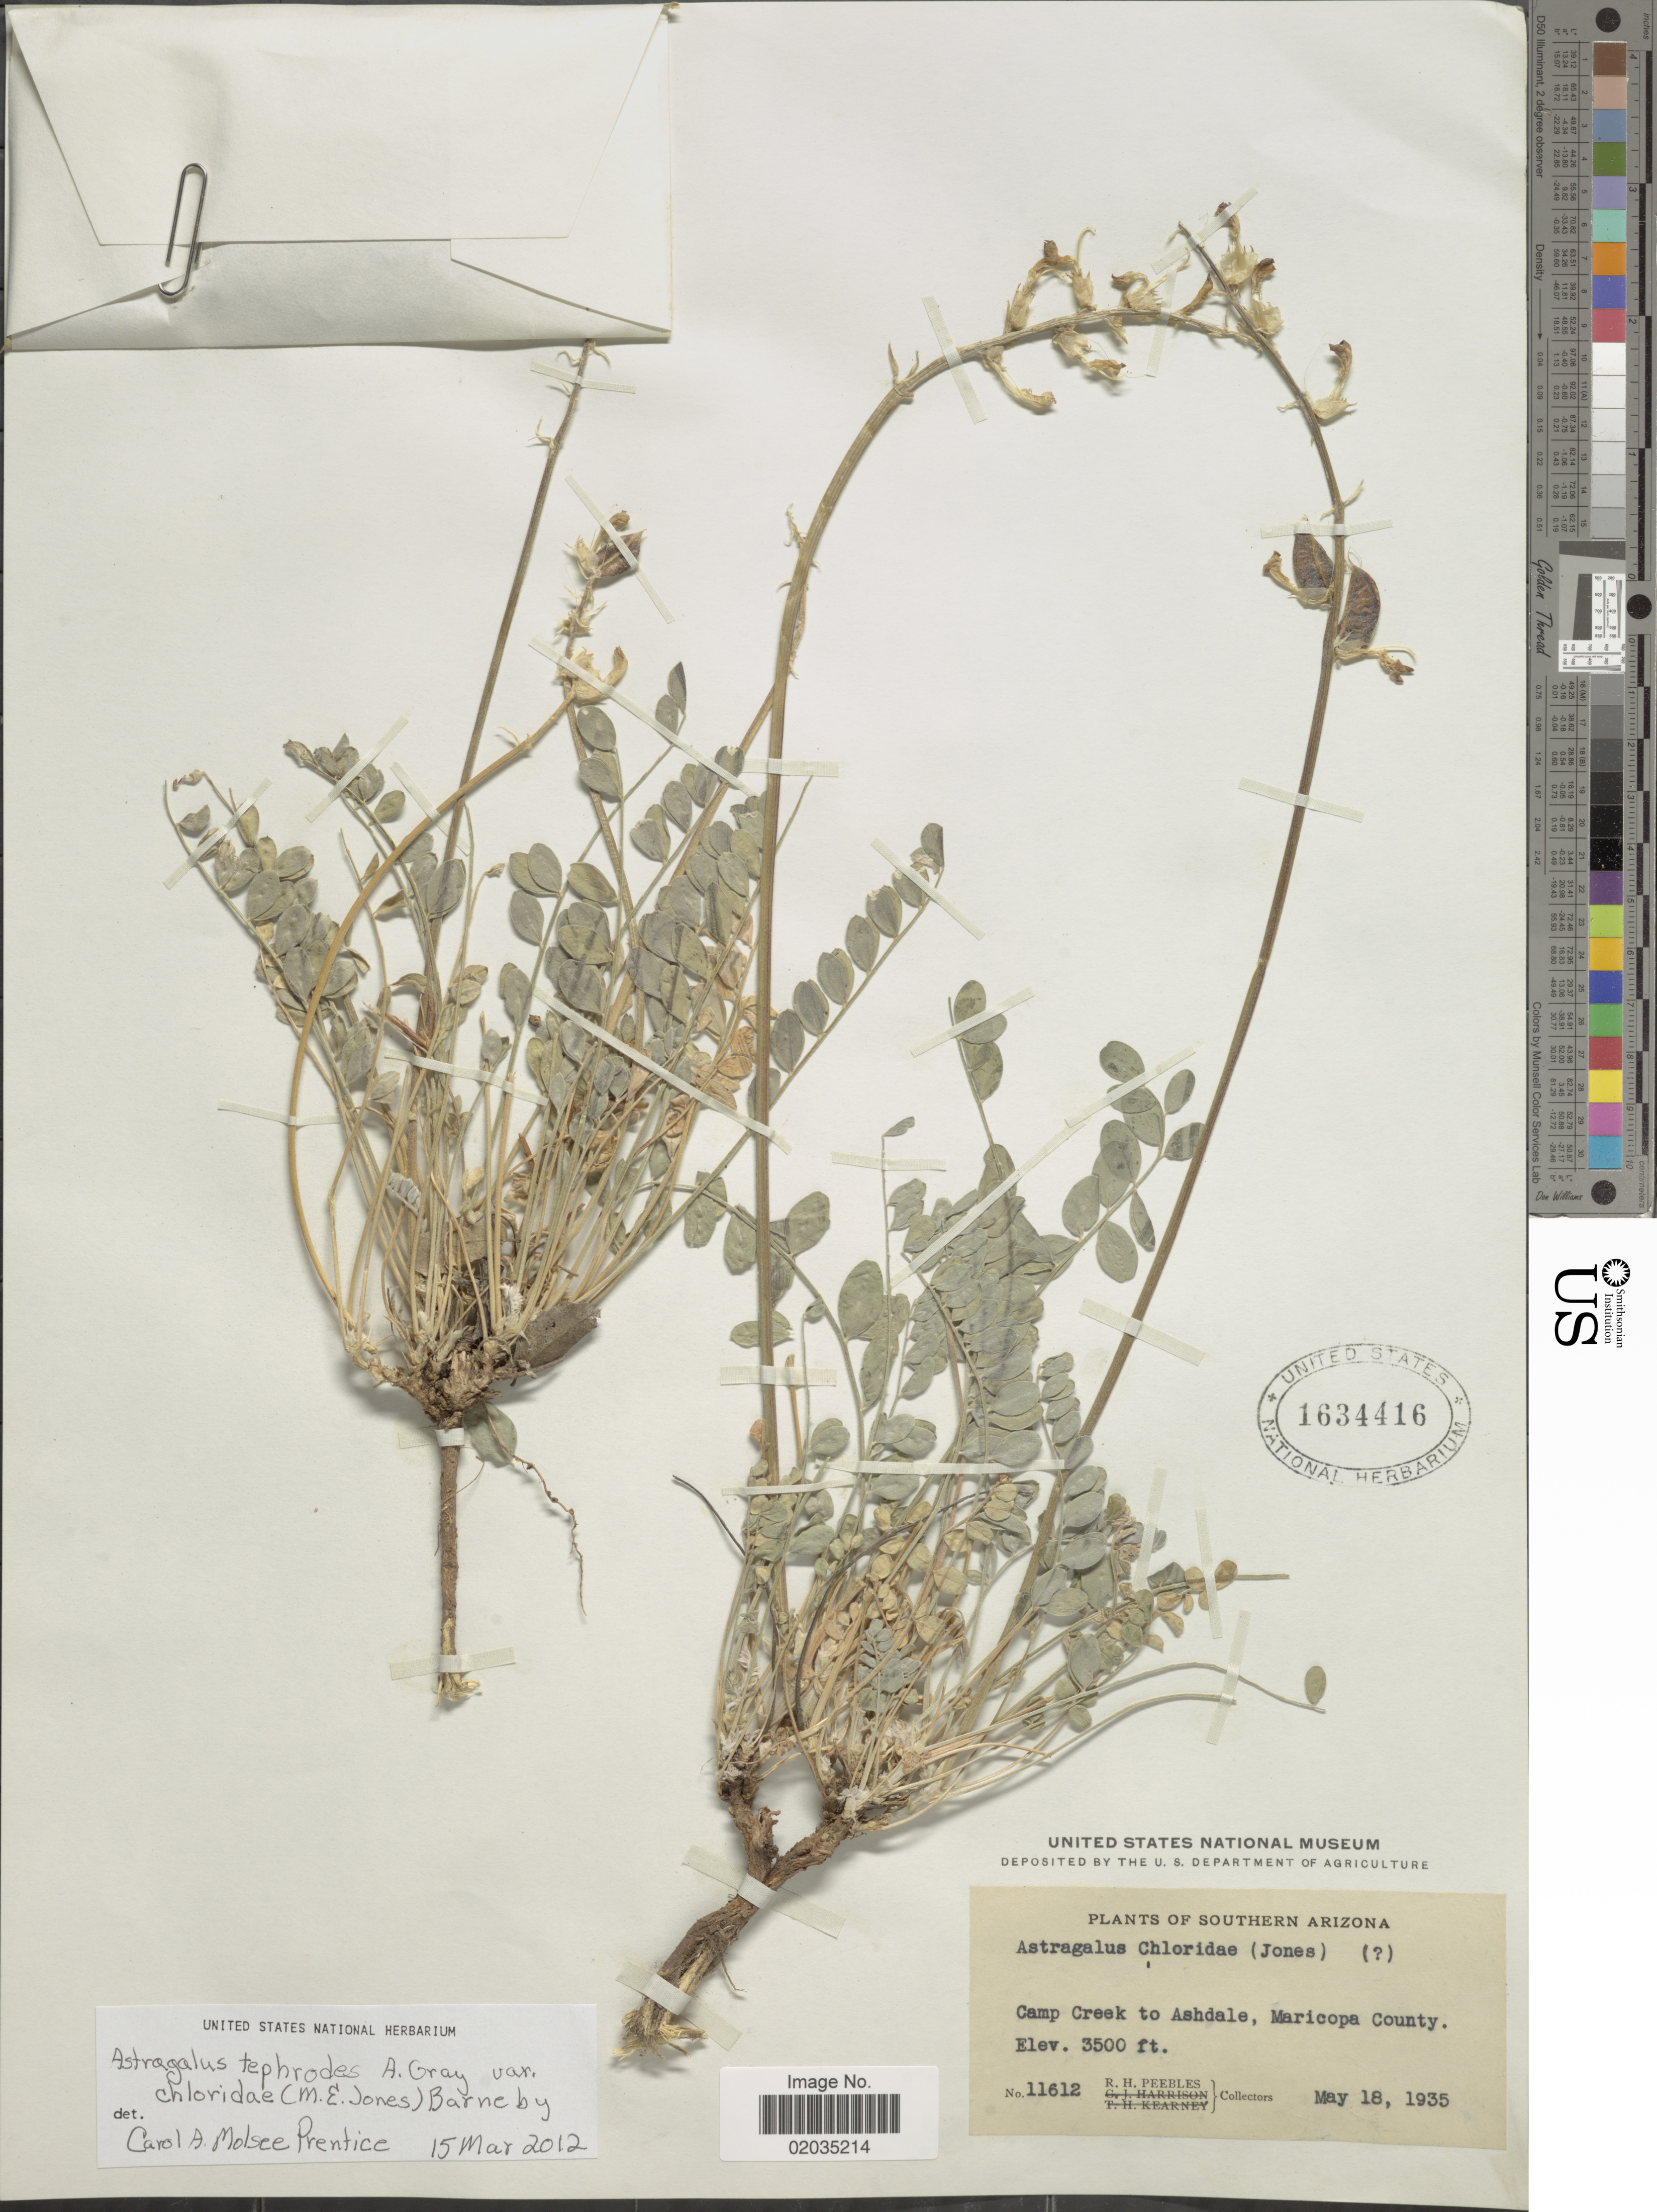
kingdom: Plantae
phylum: Tracheophyta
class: Magnoliopsida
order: Fabales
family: Fabaceae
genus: Astragalus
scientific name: Astragalus tephrodes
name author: A. Gray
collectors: R. H. Peebles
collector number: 11612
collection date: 1935-05-18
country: United States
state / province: Arizona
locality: Southern Arizona, Camp Creek to Ashdale, Maricopa County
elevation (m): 1067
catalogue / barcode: US 1634416